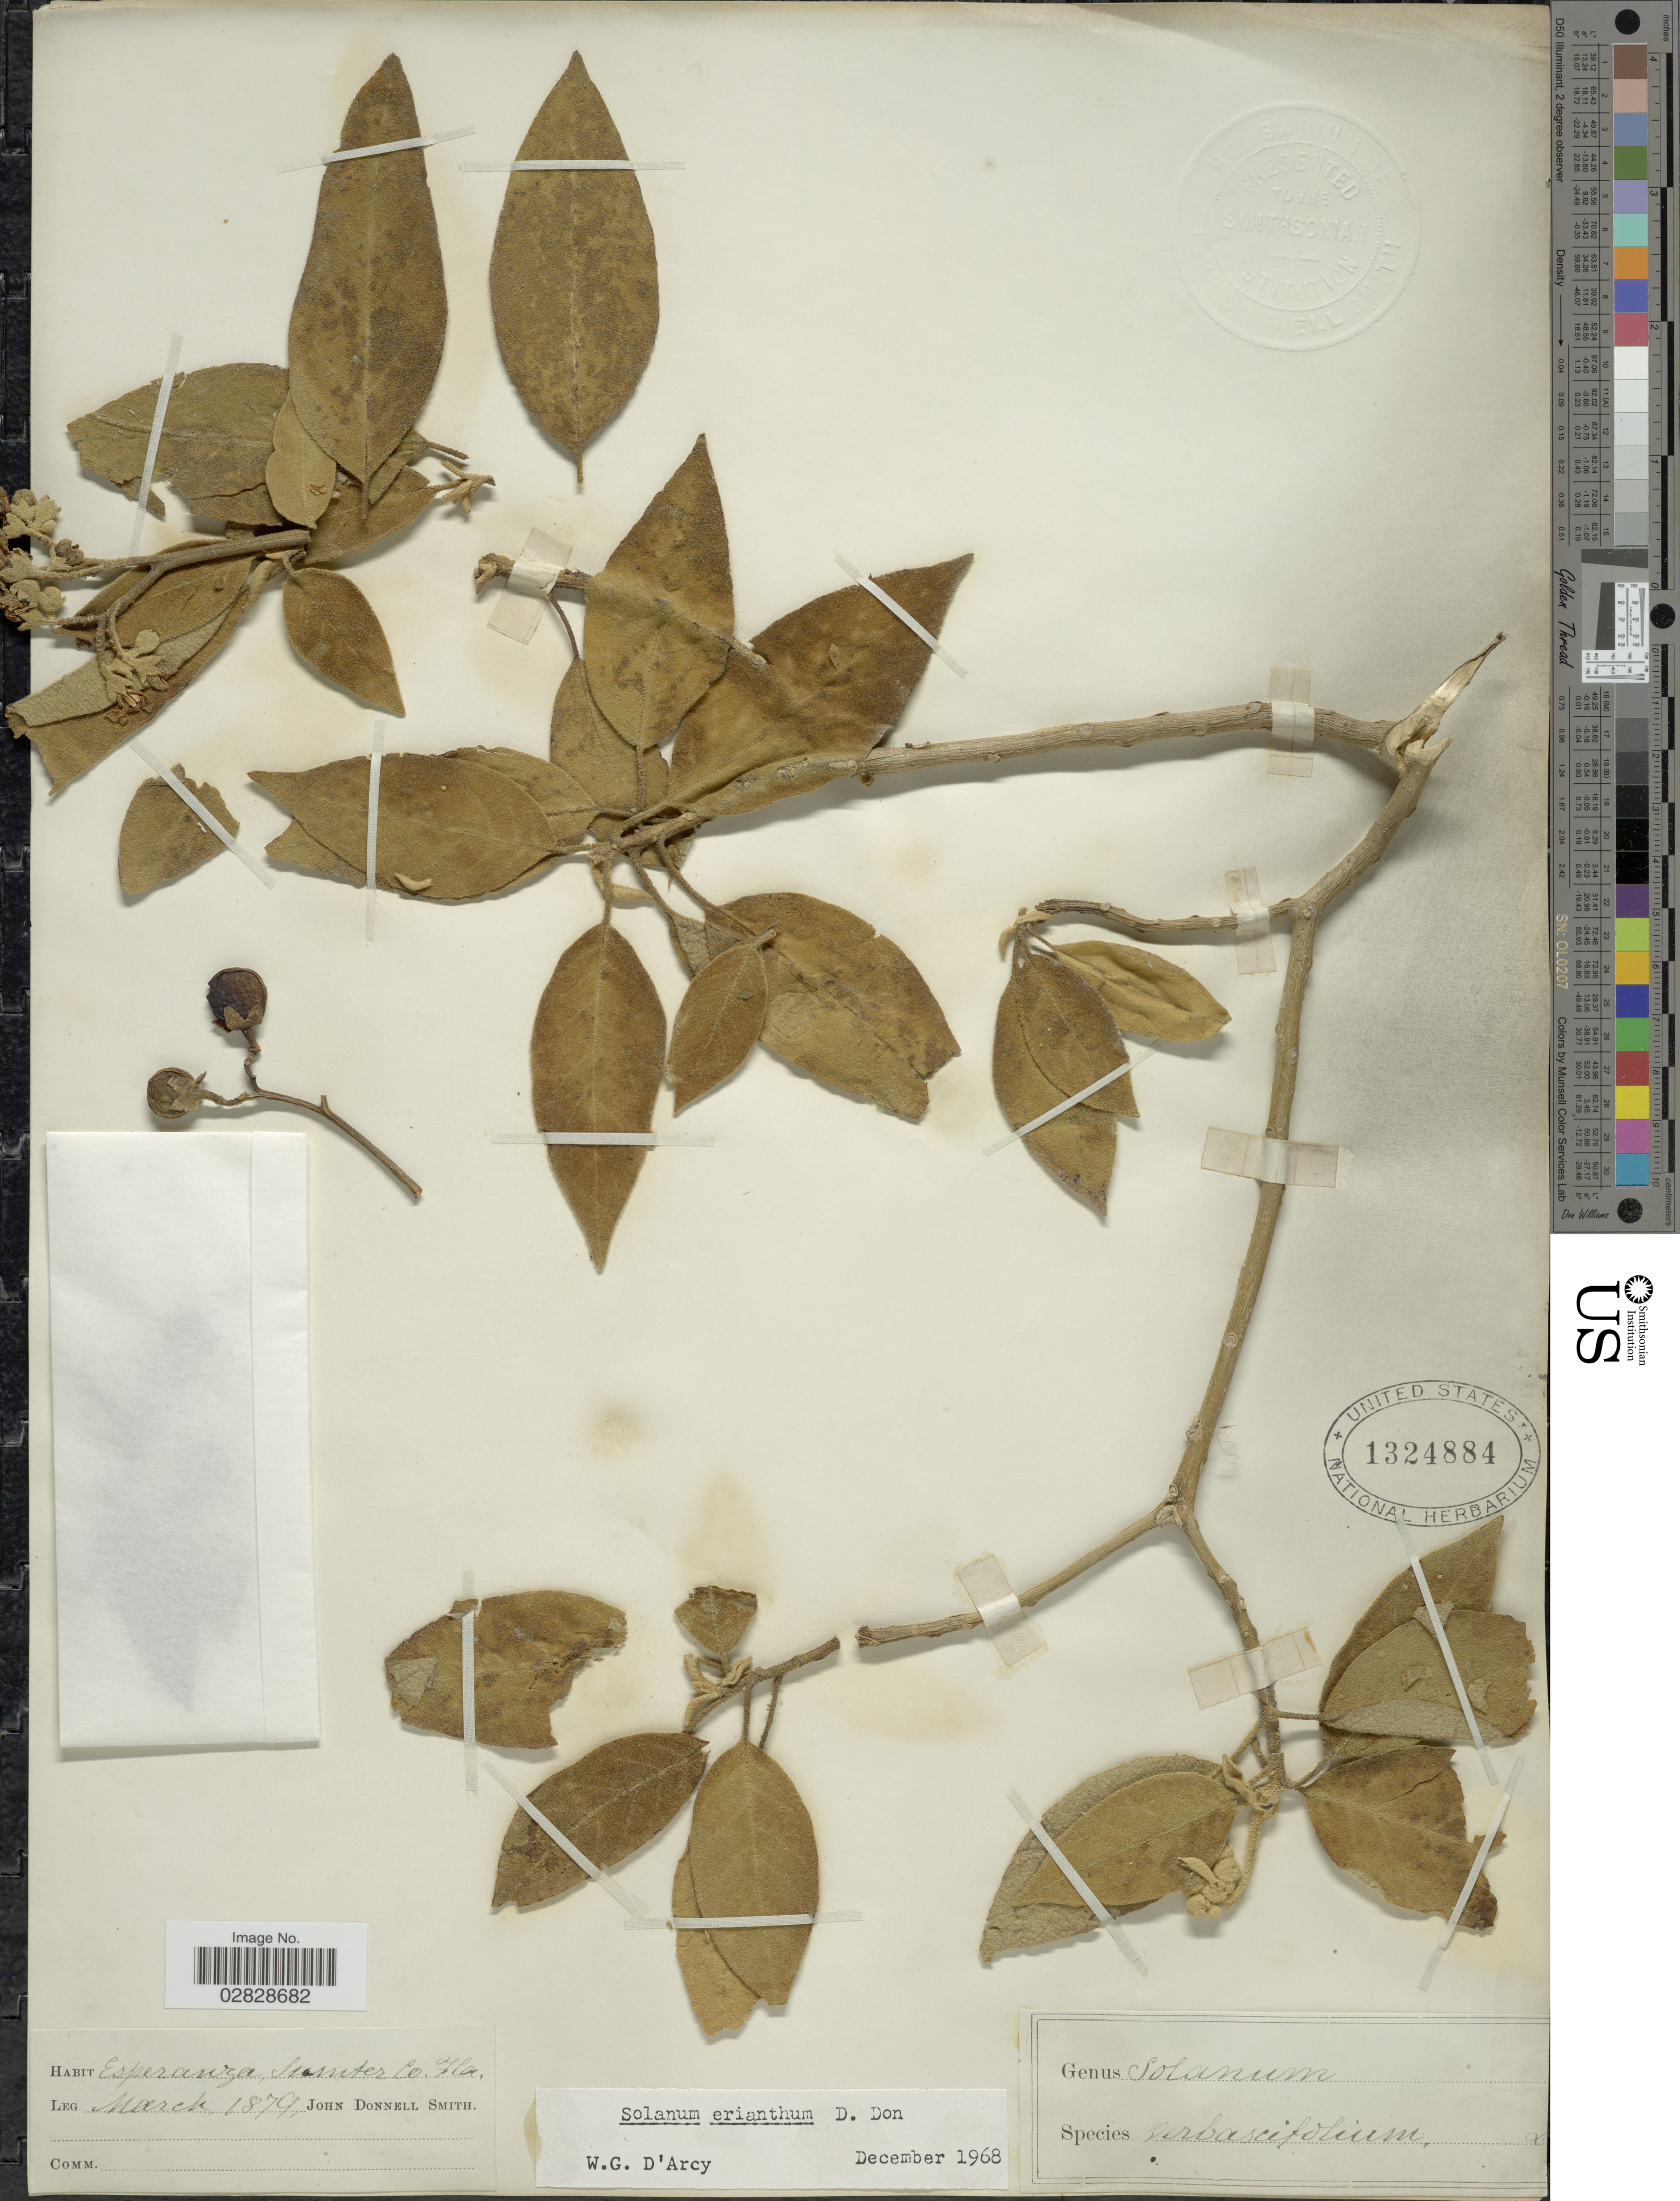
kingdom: Plantae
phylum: Tracheophyta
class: Magnoliopsida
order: Solanales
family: Solanaceae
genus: Solanum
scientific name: Solanum erianthum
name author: D. Don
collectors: J. Donnell Smith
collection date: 1879-03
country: United States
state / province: Florida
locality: Esperanza, Sumter Co.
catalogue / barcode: US 1324884